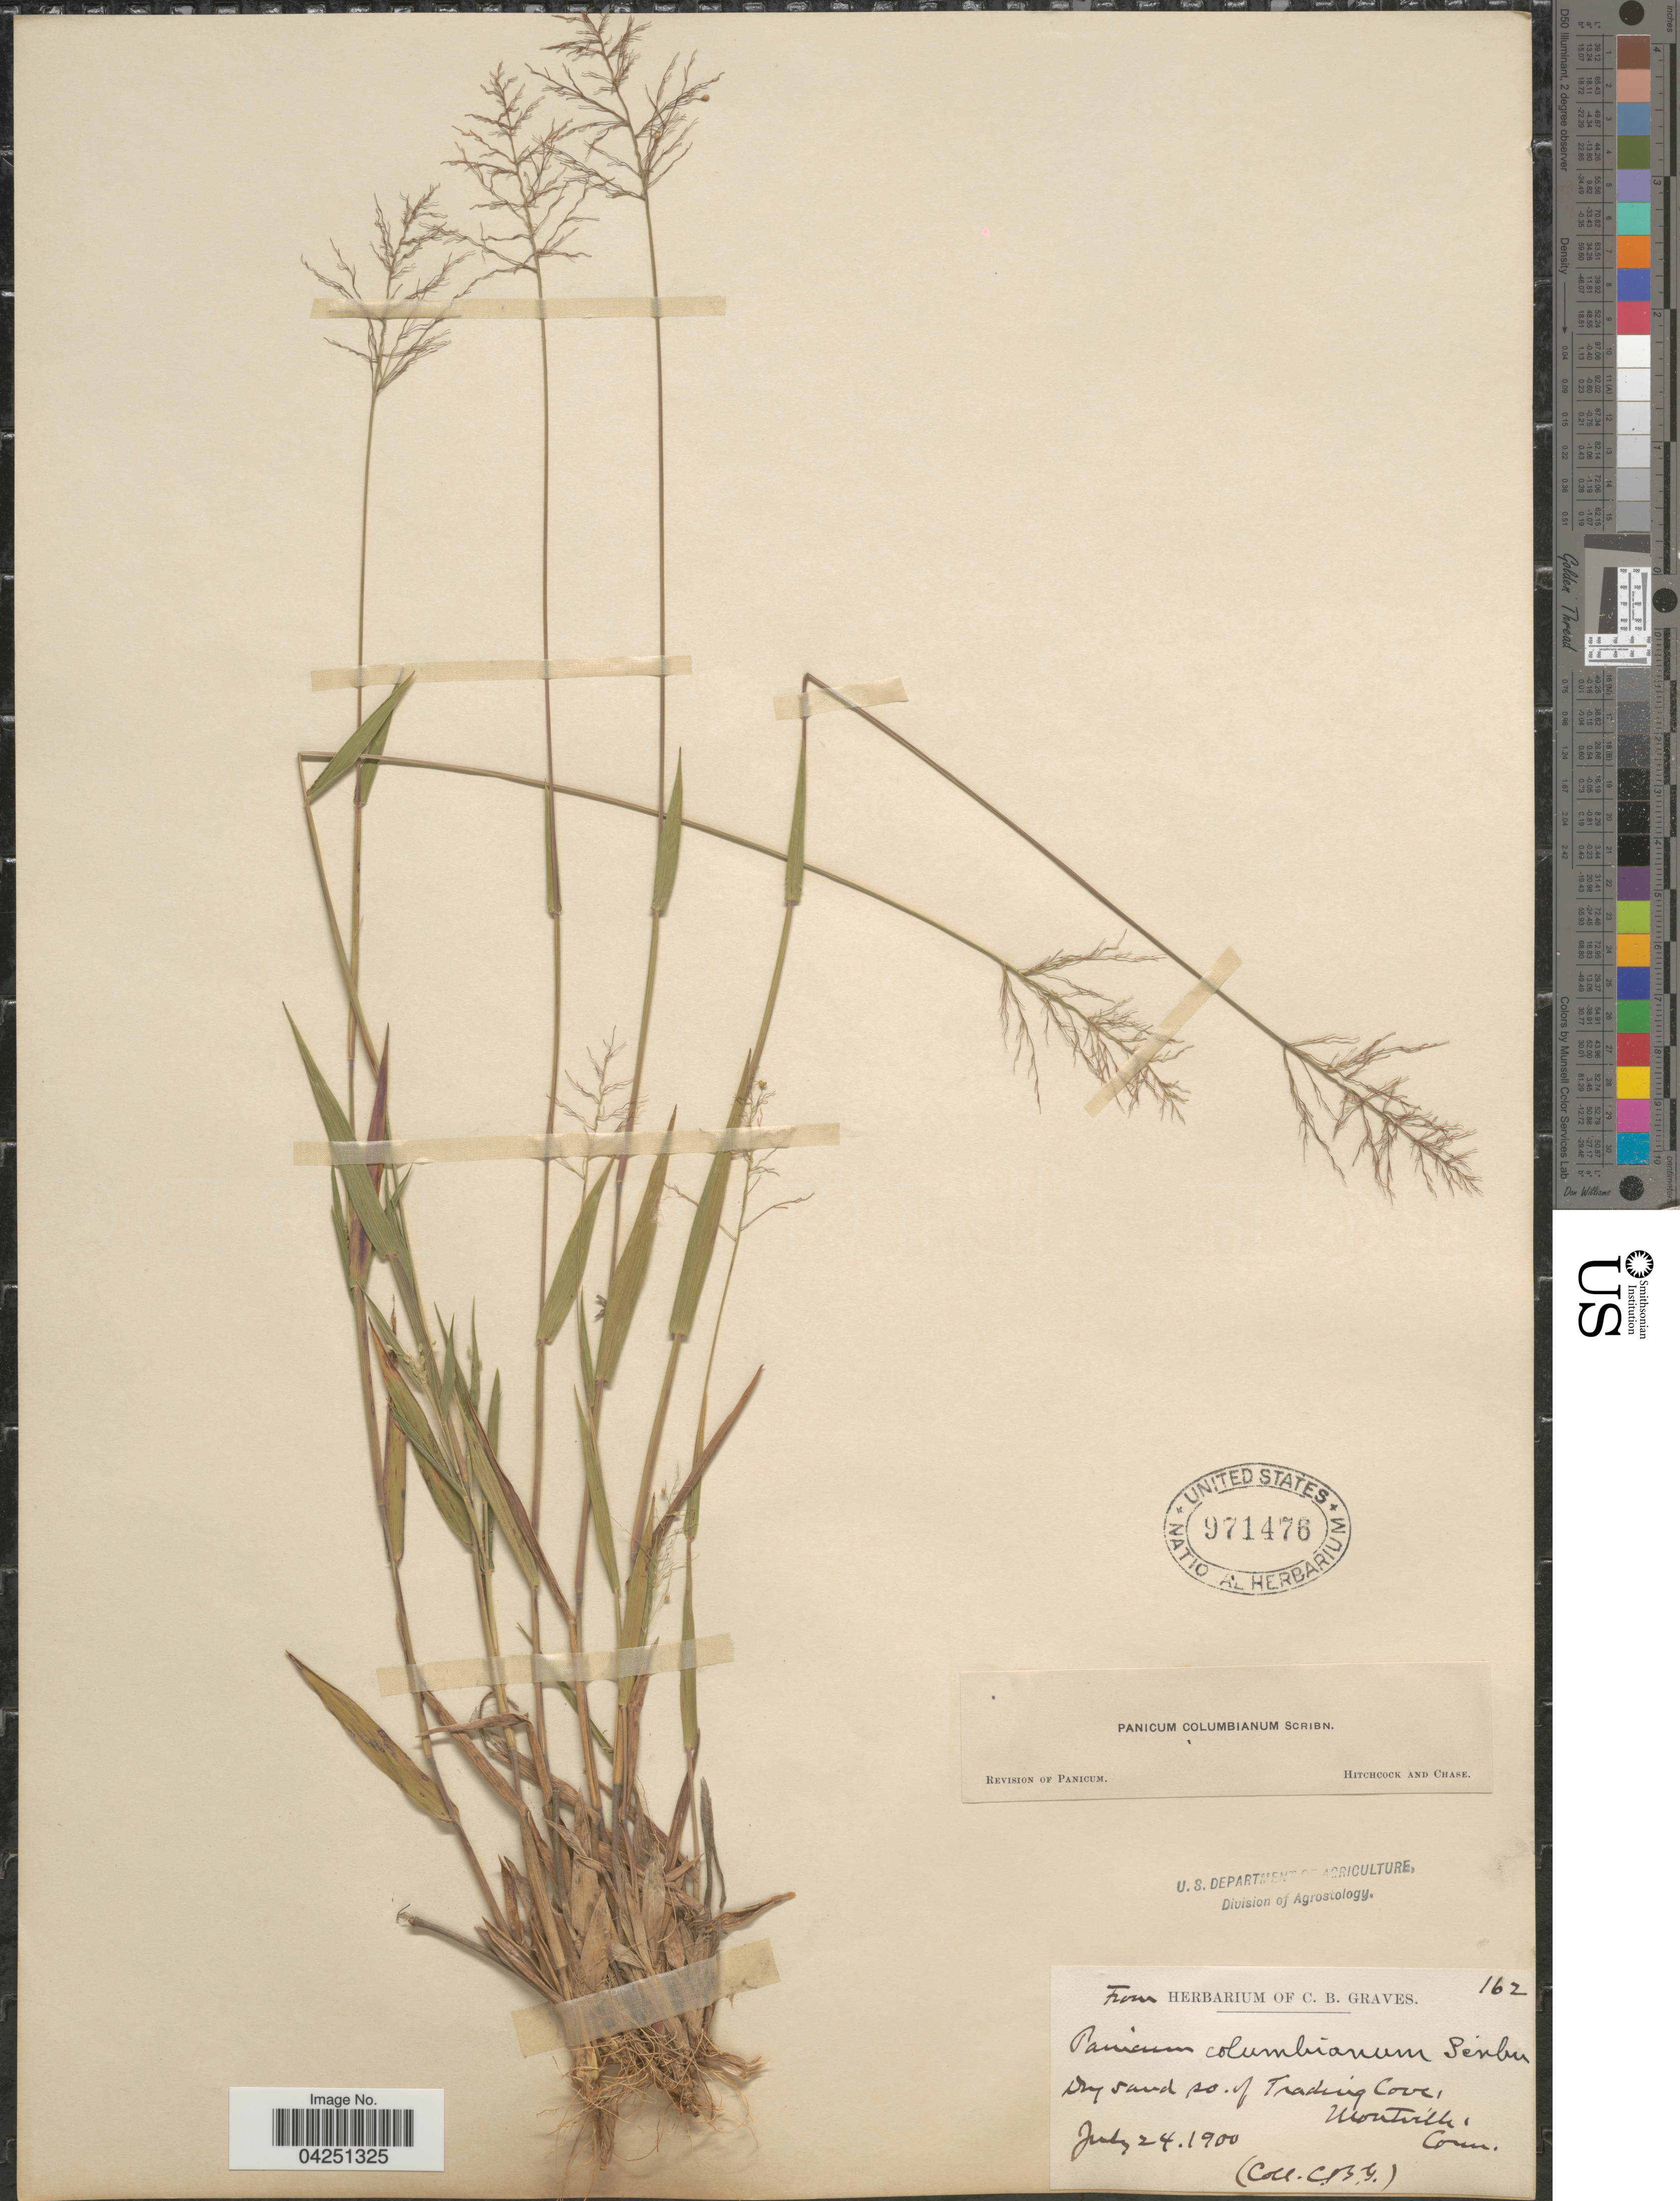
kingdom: Plantae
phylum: Tracheophyta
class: Liliopsida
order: Poales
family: Poaceae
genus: Dichanthelium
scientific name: Dichanthelium acuminatum var. acuminatum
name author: (Sw.) Gould & C.A. Clark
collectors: C. Graves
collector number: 162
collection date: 1900-07-24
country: United States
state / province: Connecticut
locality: Dry sand so. of Tracking Cove, Montville.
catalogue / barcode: US 971476